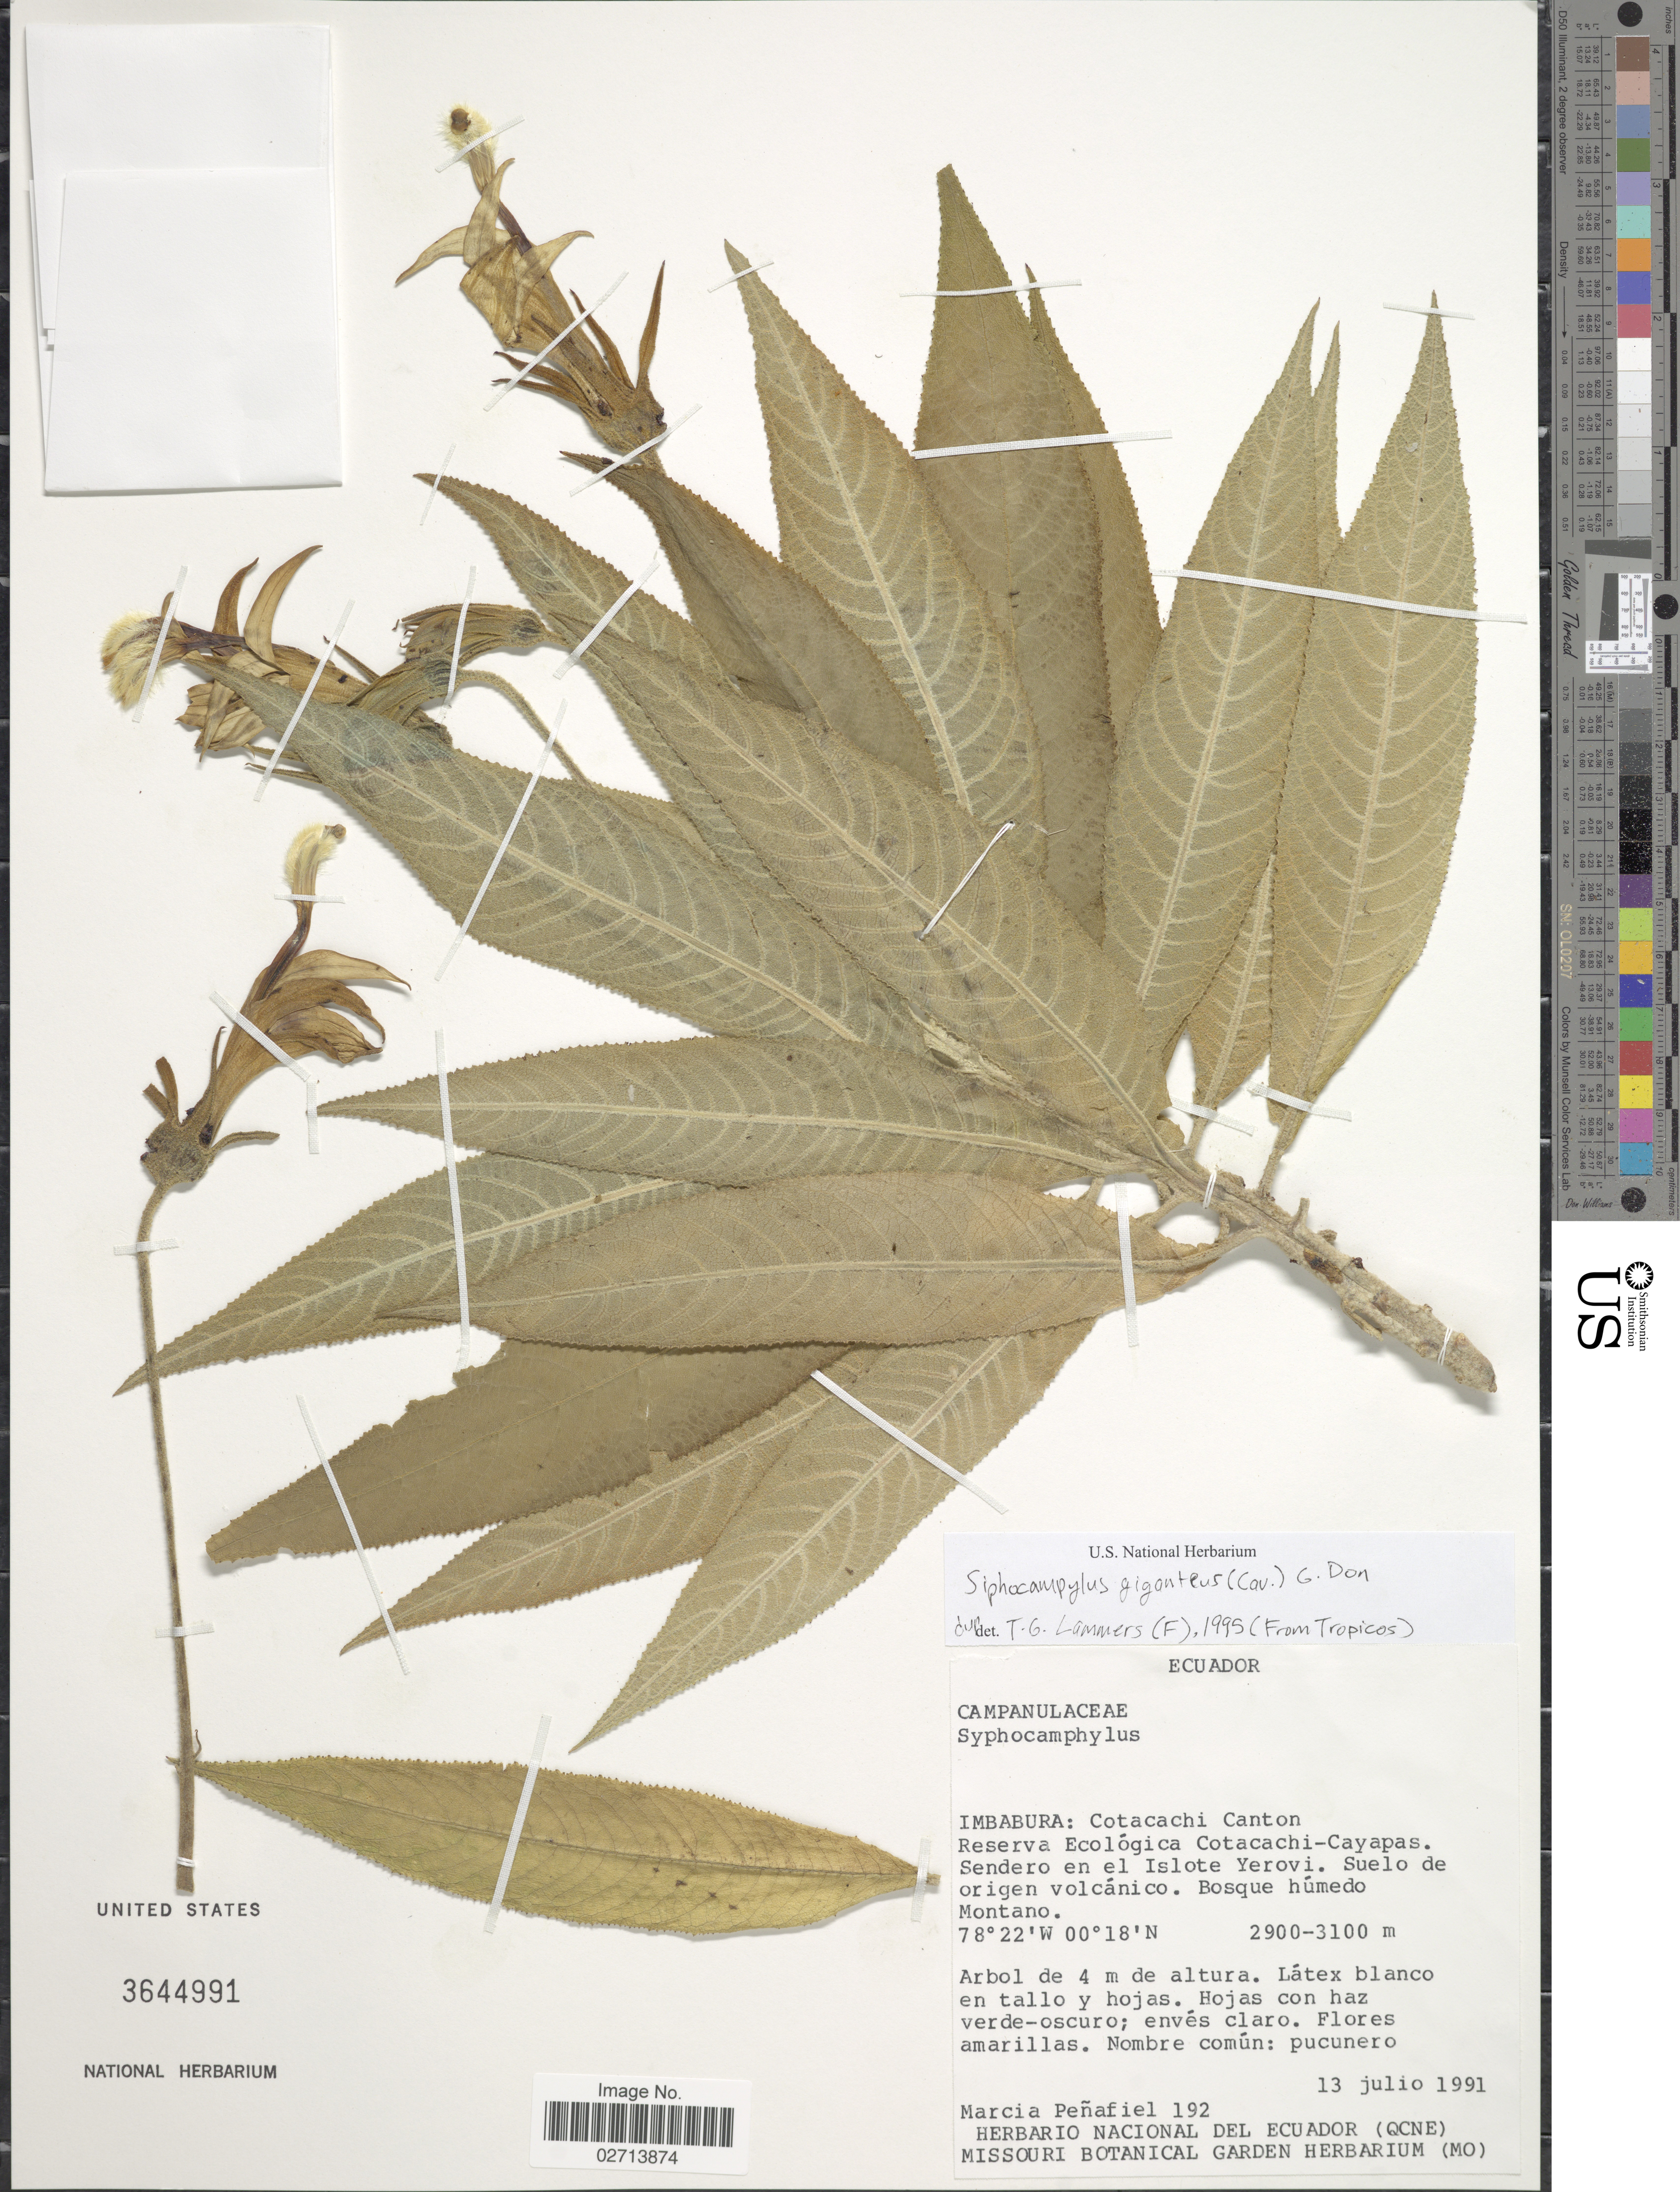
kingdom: Plantae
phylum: Tracheophyta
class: Magnoliopsida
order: Asterales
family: Campanulaceae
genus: Siphocampylus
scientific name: Siphocampylus giganteus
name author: (Cav.) G. Don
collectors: M. Penafiel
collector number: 192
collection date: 1991-07-13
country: Ecuador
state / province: Imbabura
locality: Cotacchi Canton Reserva Ecológica Cotacachi-Cayapas. Sendero en el Islote Yerovi. Suelo de origen volcánico. Bosque húmedo Montano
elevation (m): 2900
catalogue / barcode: US 3644991